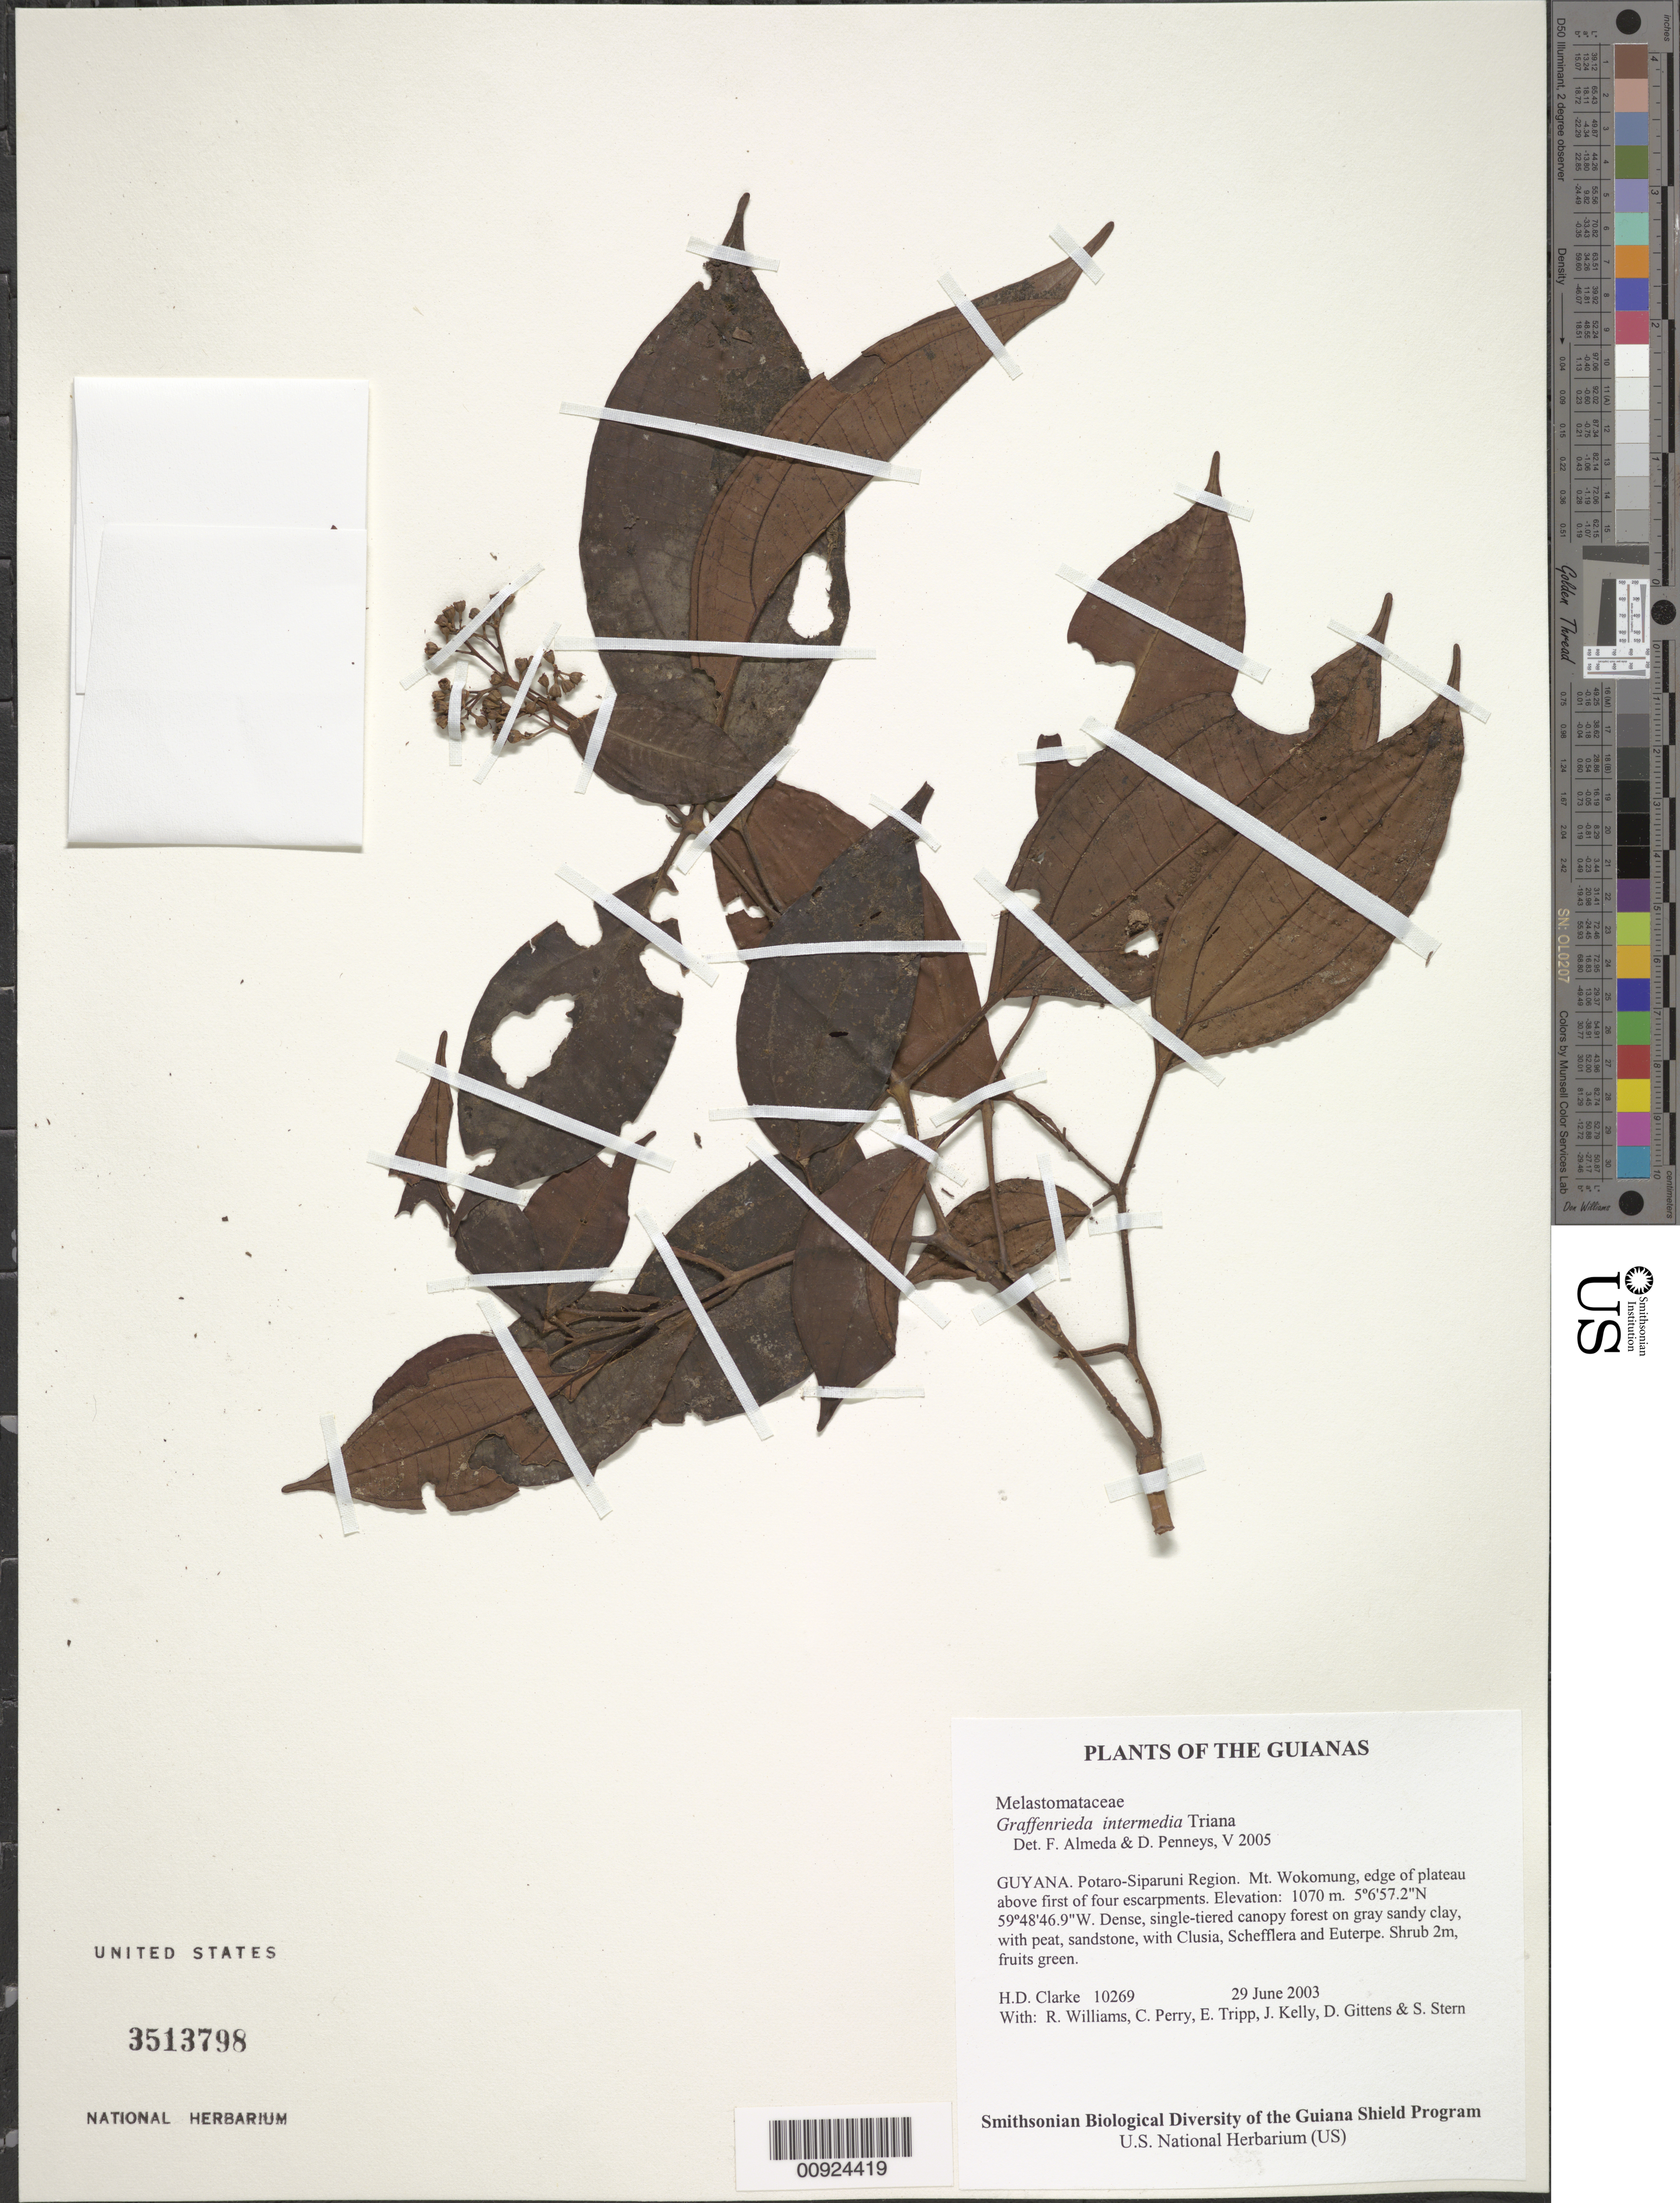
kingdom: Plantae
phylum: Tracheophyta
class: Magnoliopsida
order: Myrtales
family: Melastomataceae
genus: Graffenrieda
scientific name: Graffenrieda intermedia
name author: Triana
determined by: Almeda, F.; Penneys, D. S.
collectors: H. D. Clarke, R. Williams, C. Perry, E. Tripp, J. Kelly, D. Gittens & S. R. Stern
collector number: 10269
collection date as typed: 29 June 2003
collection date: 2003-06-29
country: Guyana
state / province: Potaro-Siparuni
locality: Mt. Wokomung, edge of plateau above first of four escarpments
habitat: Dense, single-tiered canopy forest on gray sandy clay, with peat, sandstone, with Clusia, Schefflera and Euterpe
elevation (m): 1070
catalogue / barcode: US 3513798